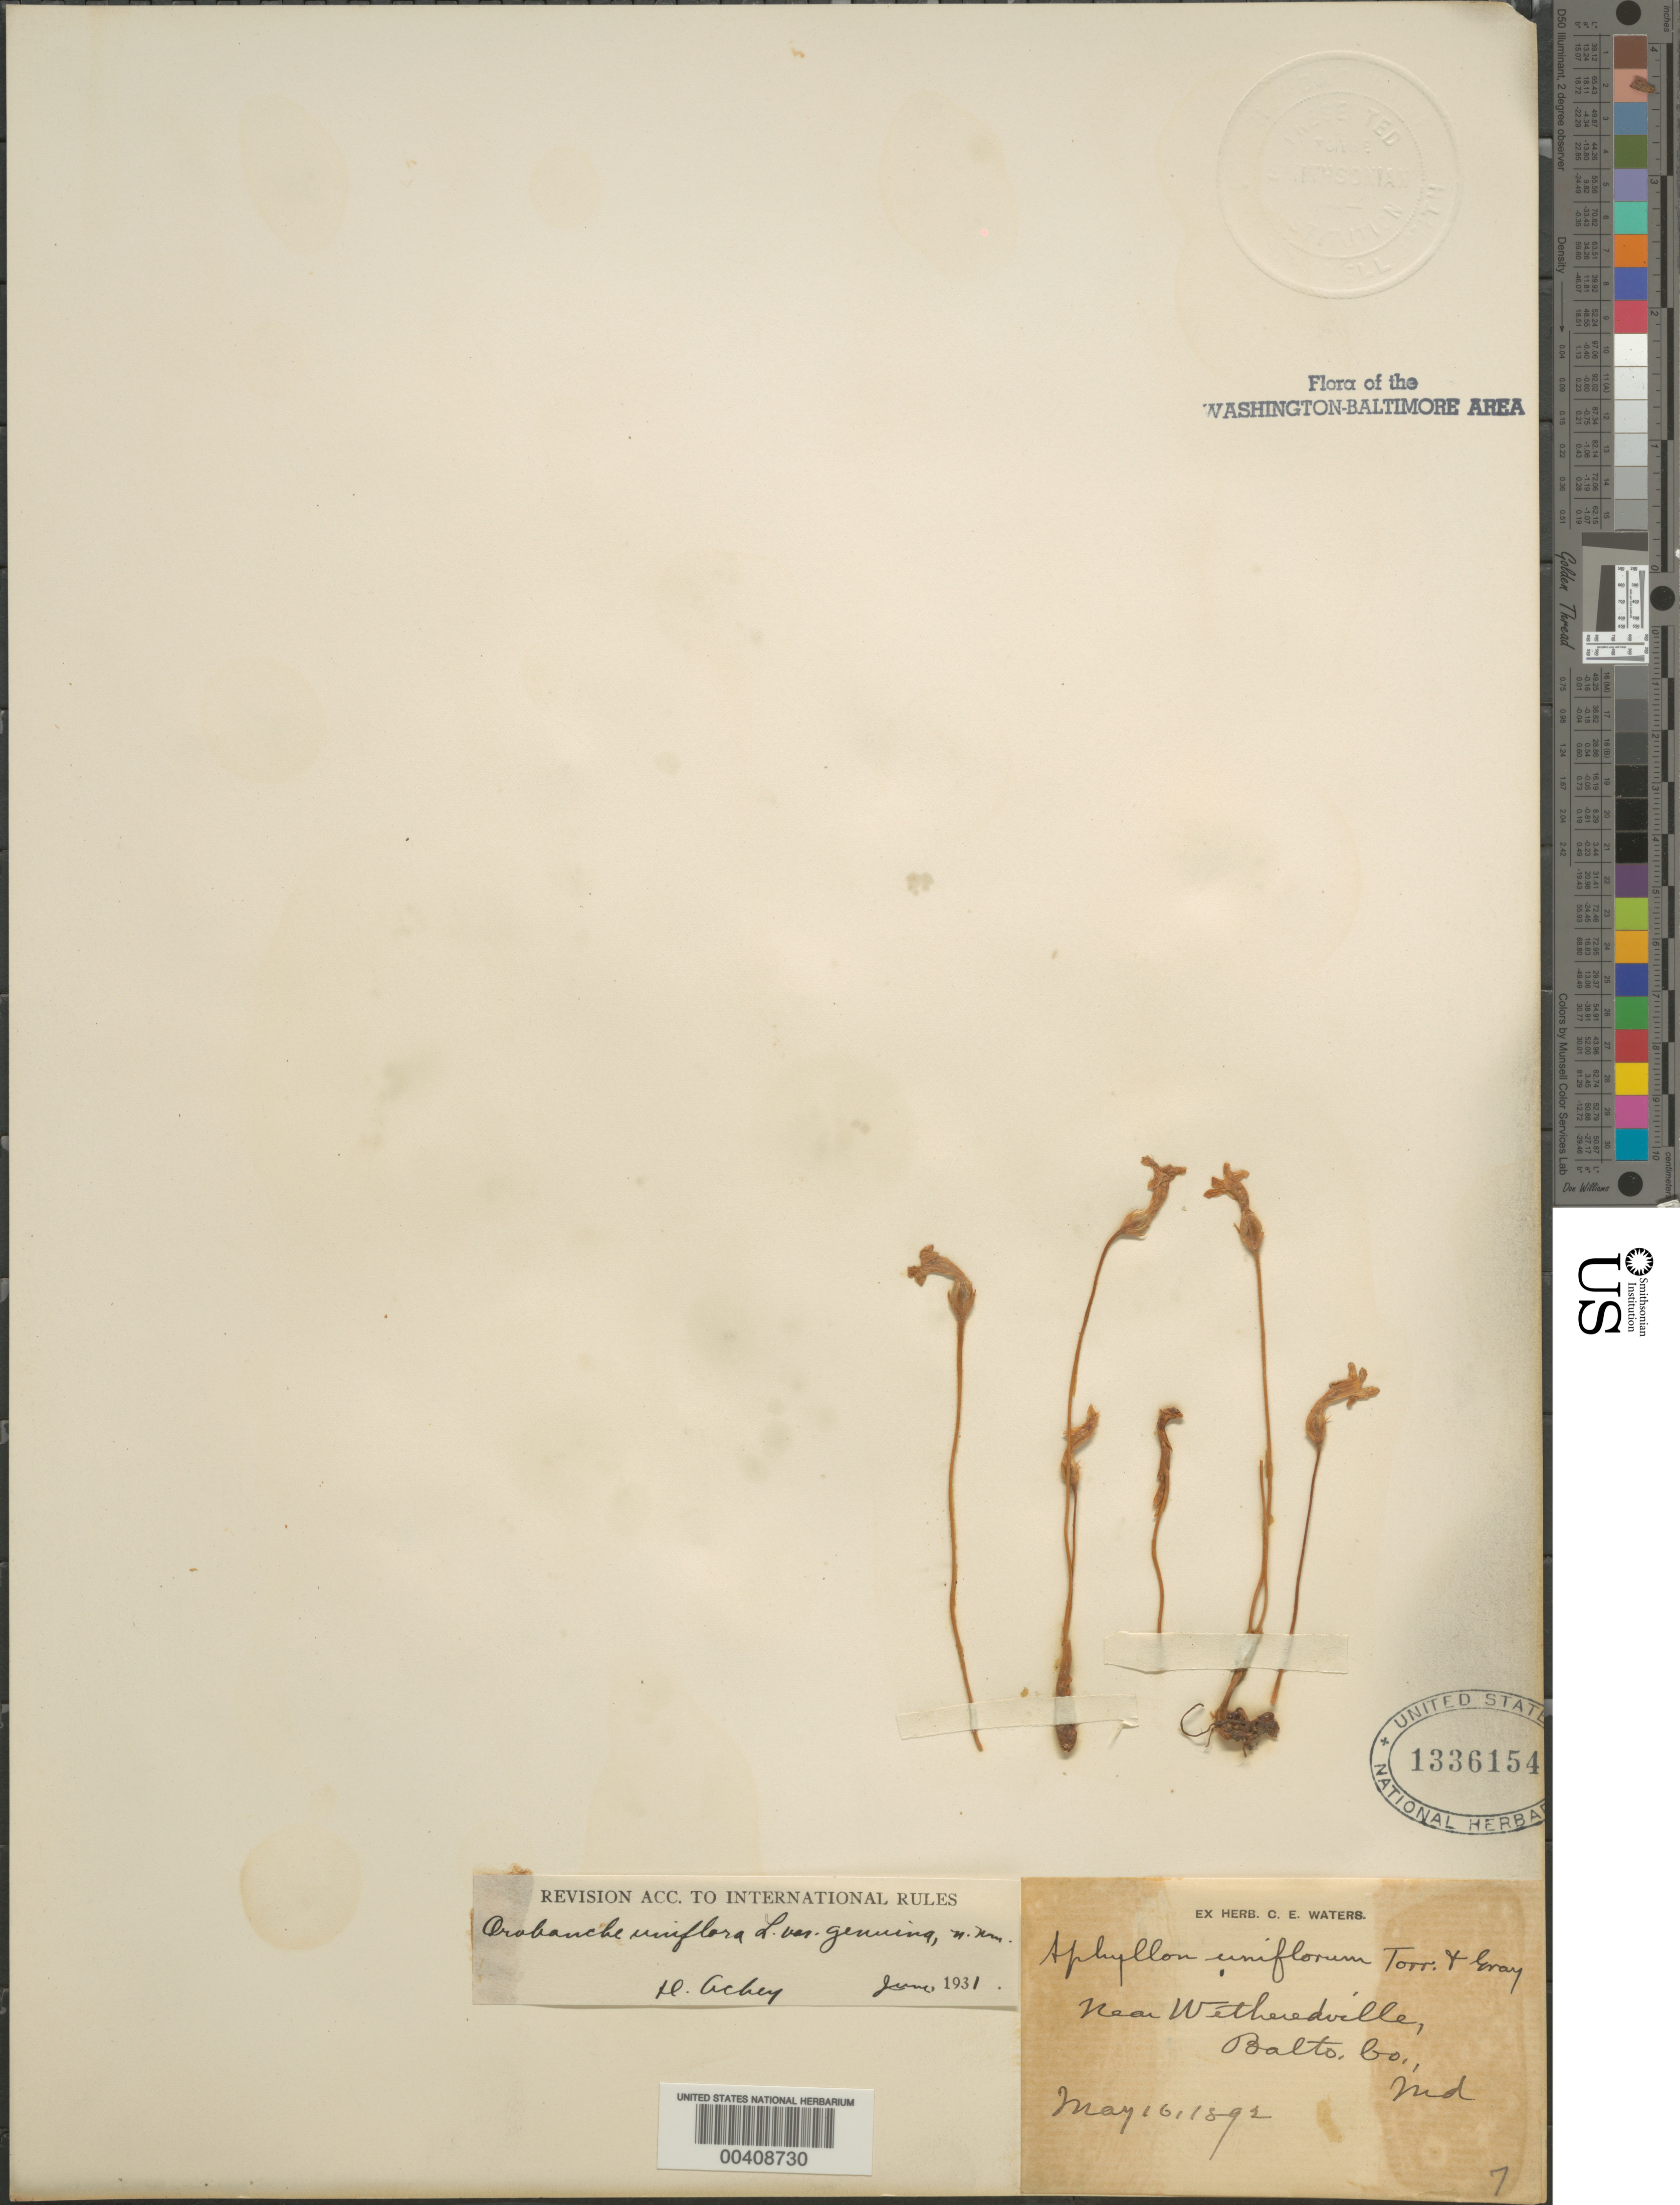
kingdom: Plantae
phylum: Tracheophyta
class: Magnoliopsida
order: Lamiales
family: Orobanchaceae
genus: Orobanche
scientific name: Orobanche uniflora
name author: L.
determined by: Achey, H.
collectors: C. Waters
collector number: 7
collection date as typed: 16 May 1892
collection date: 1892-05-16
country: United States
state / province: Maryland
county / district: City of Baltimore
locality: Near Wetheredville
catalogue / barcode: US 1336154